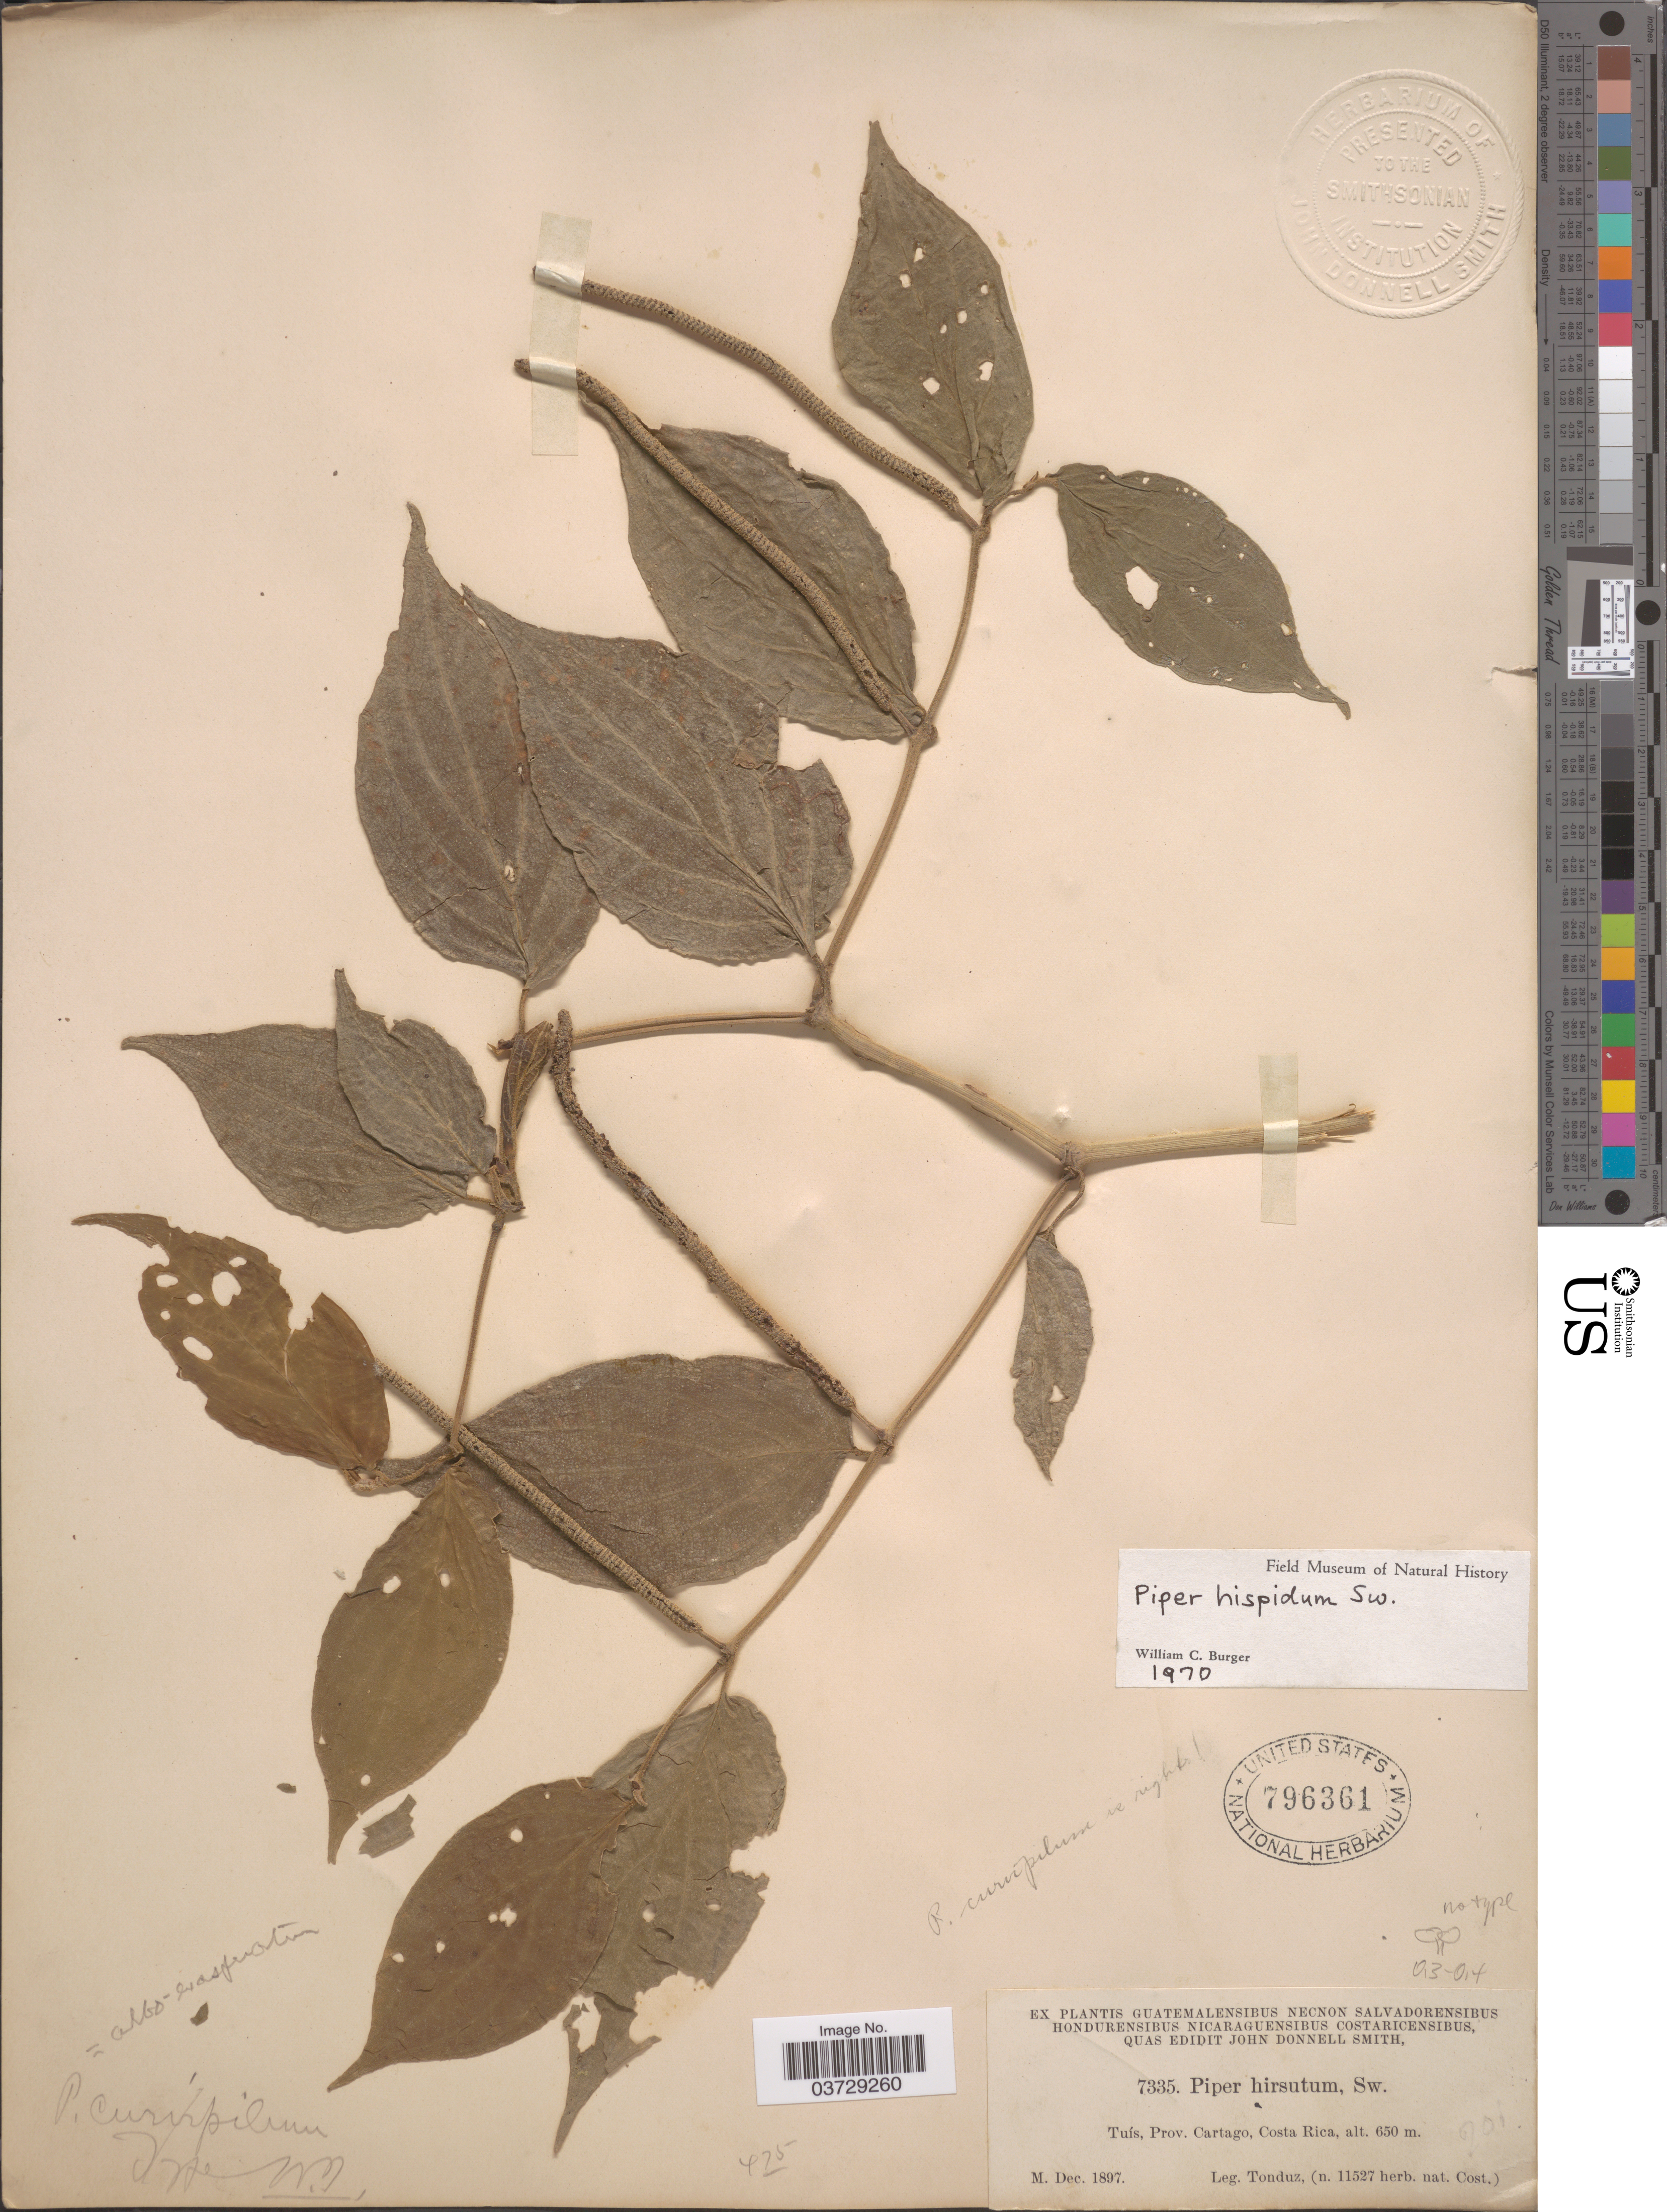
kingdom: Plantae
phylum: Tracheophyta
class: Magnoliopsida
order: Piperales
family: Piperaceae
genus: Piper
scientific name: Piper hispidum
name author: Sw.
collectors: Tonduz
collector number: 7335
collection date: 1897-12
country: Costa Rica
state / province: Cartago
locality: Tuís.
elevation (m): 650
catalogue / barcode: US 796361